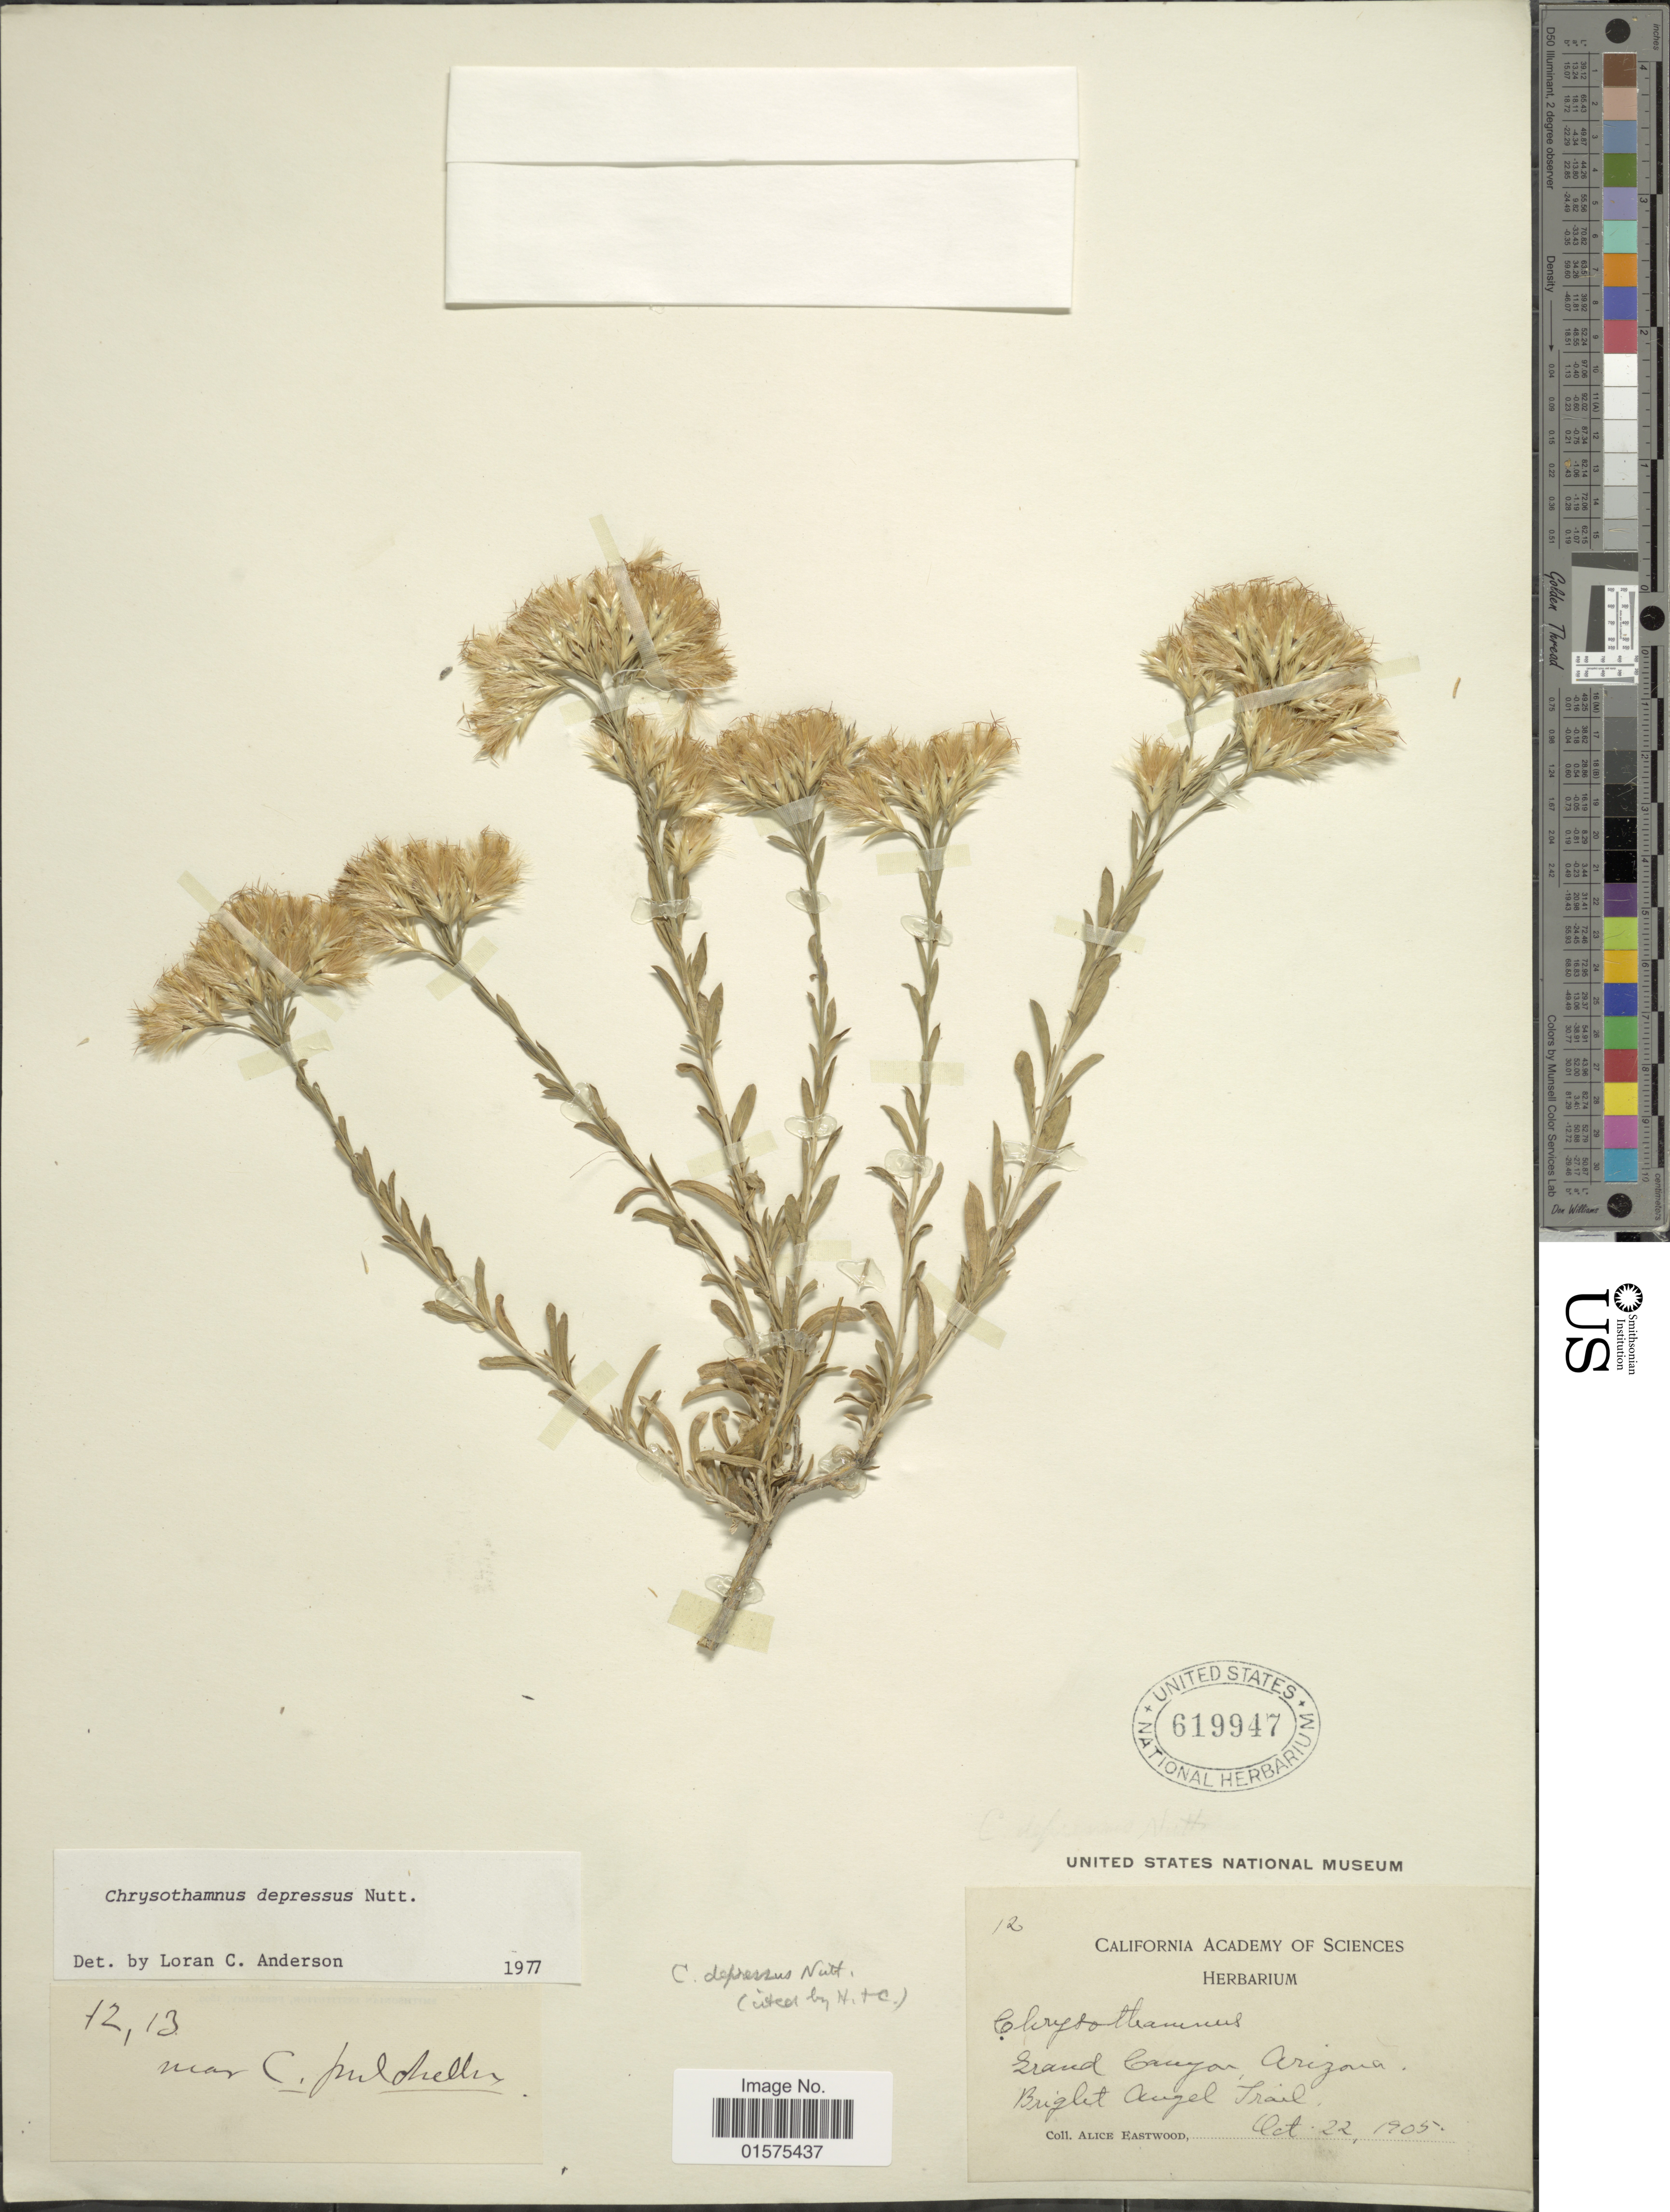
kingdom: Plantae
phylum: Tracheophyta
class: Magnoliopsida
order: Asterales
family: Asteraceae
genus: Chrysothamnus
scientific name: Chrysothamnus depressus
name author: Nutt.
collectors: A. Eastwood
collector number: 12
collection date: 1905-10-22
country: United States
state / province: Arizona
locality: Grand Canyon. Briglet Angel Trail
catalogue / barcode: US 619947